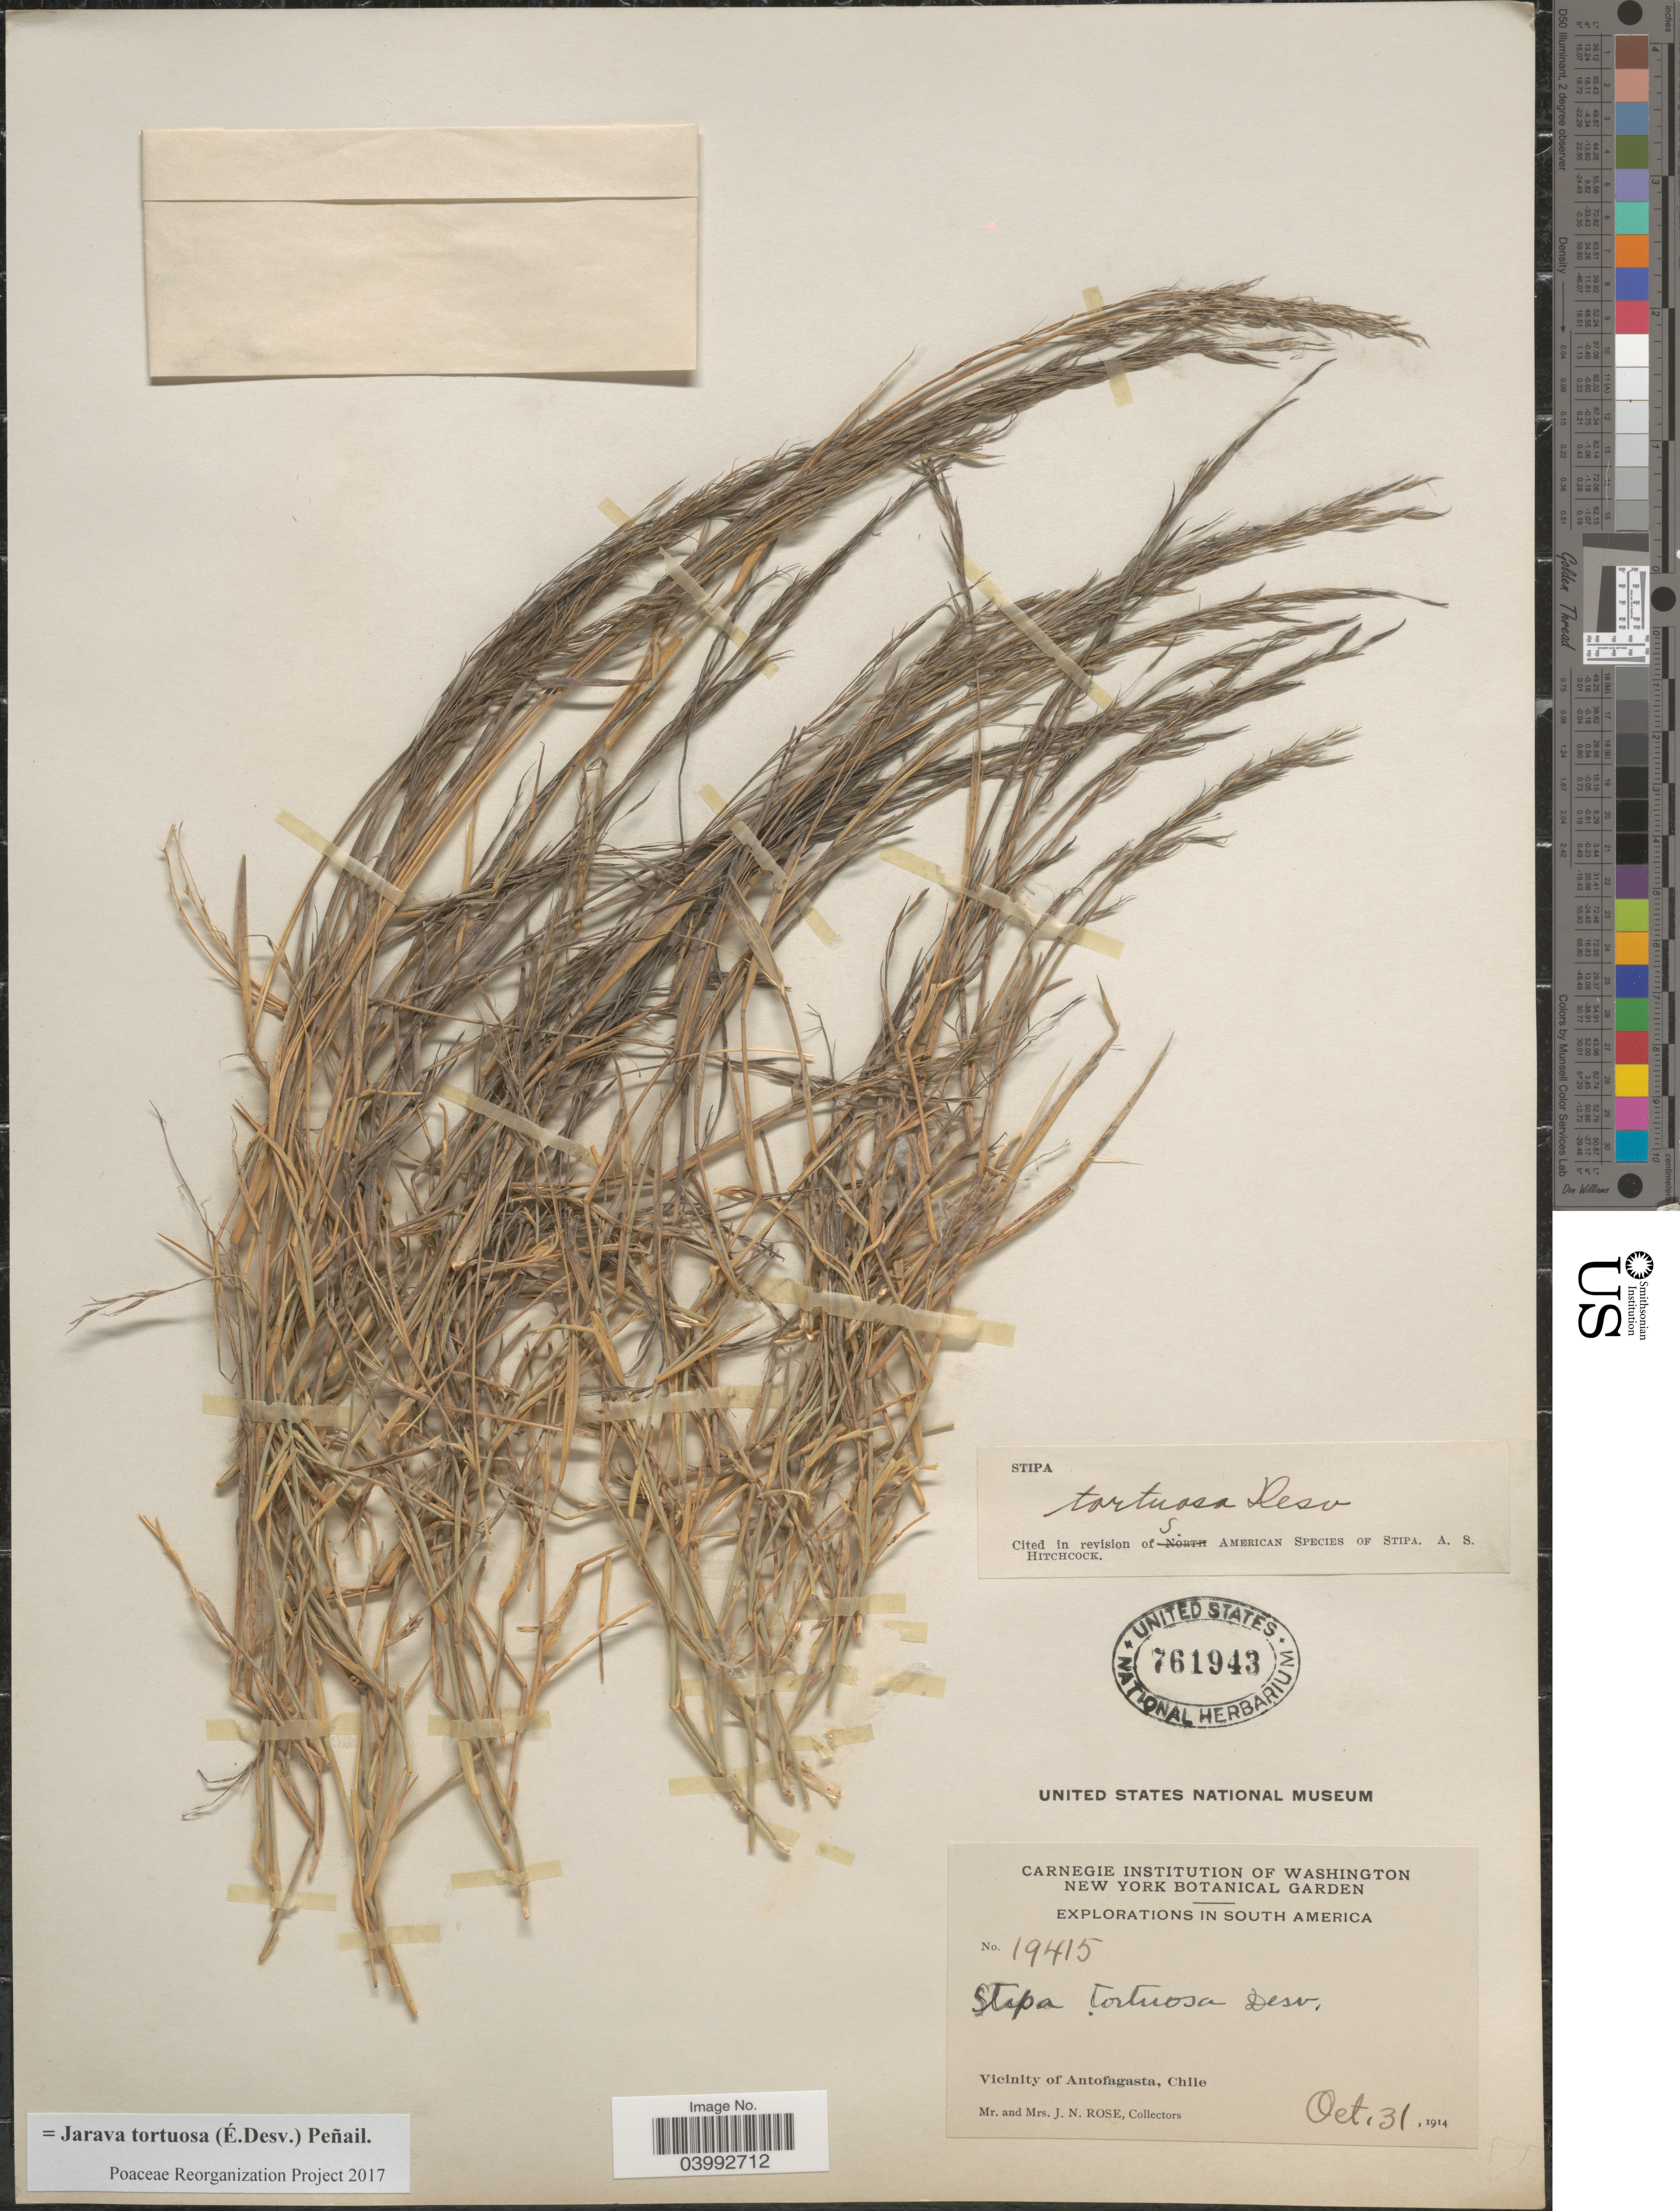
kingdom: Plantae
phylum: Tracheophyta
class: Liliopsida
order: Poales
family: Poaceae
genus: Jarava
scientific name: Jarava tortuosa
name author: (É. Desv.) Peñail.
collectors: J. N. Rose & L. B. Rose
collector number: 19415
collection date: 1914-10-31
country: Chile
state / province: Antofagasta (II)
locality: Vicinity of Antofagasta.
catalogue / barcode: US 761943